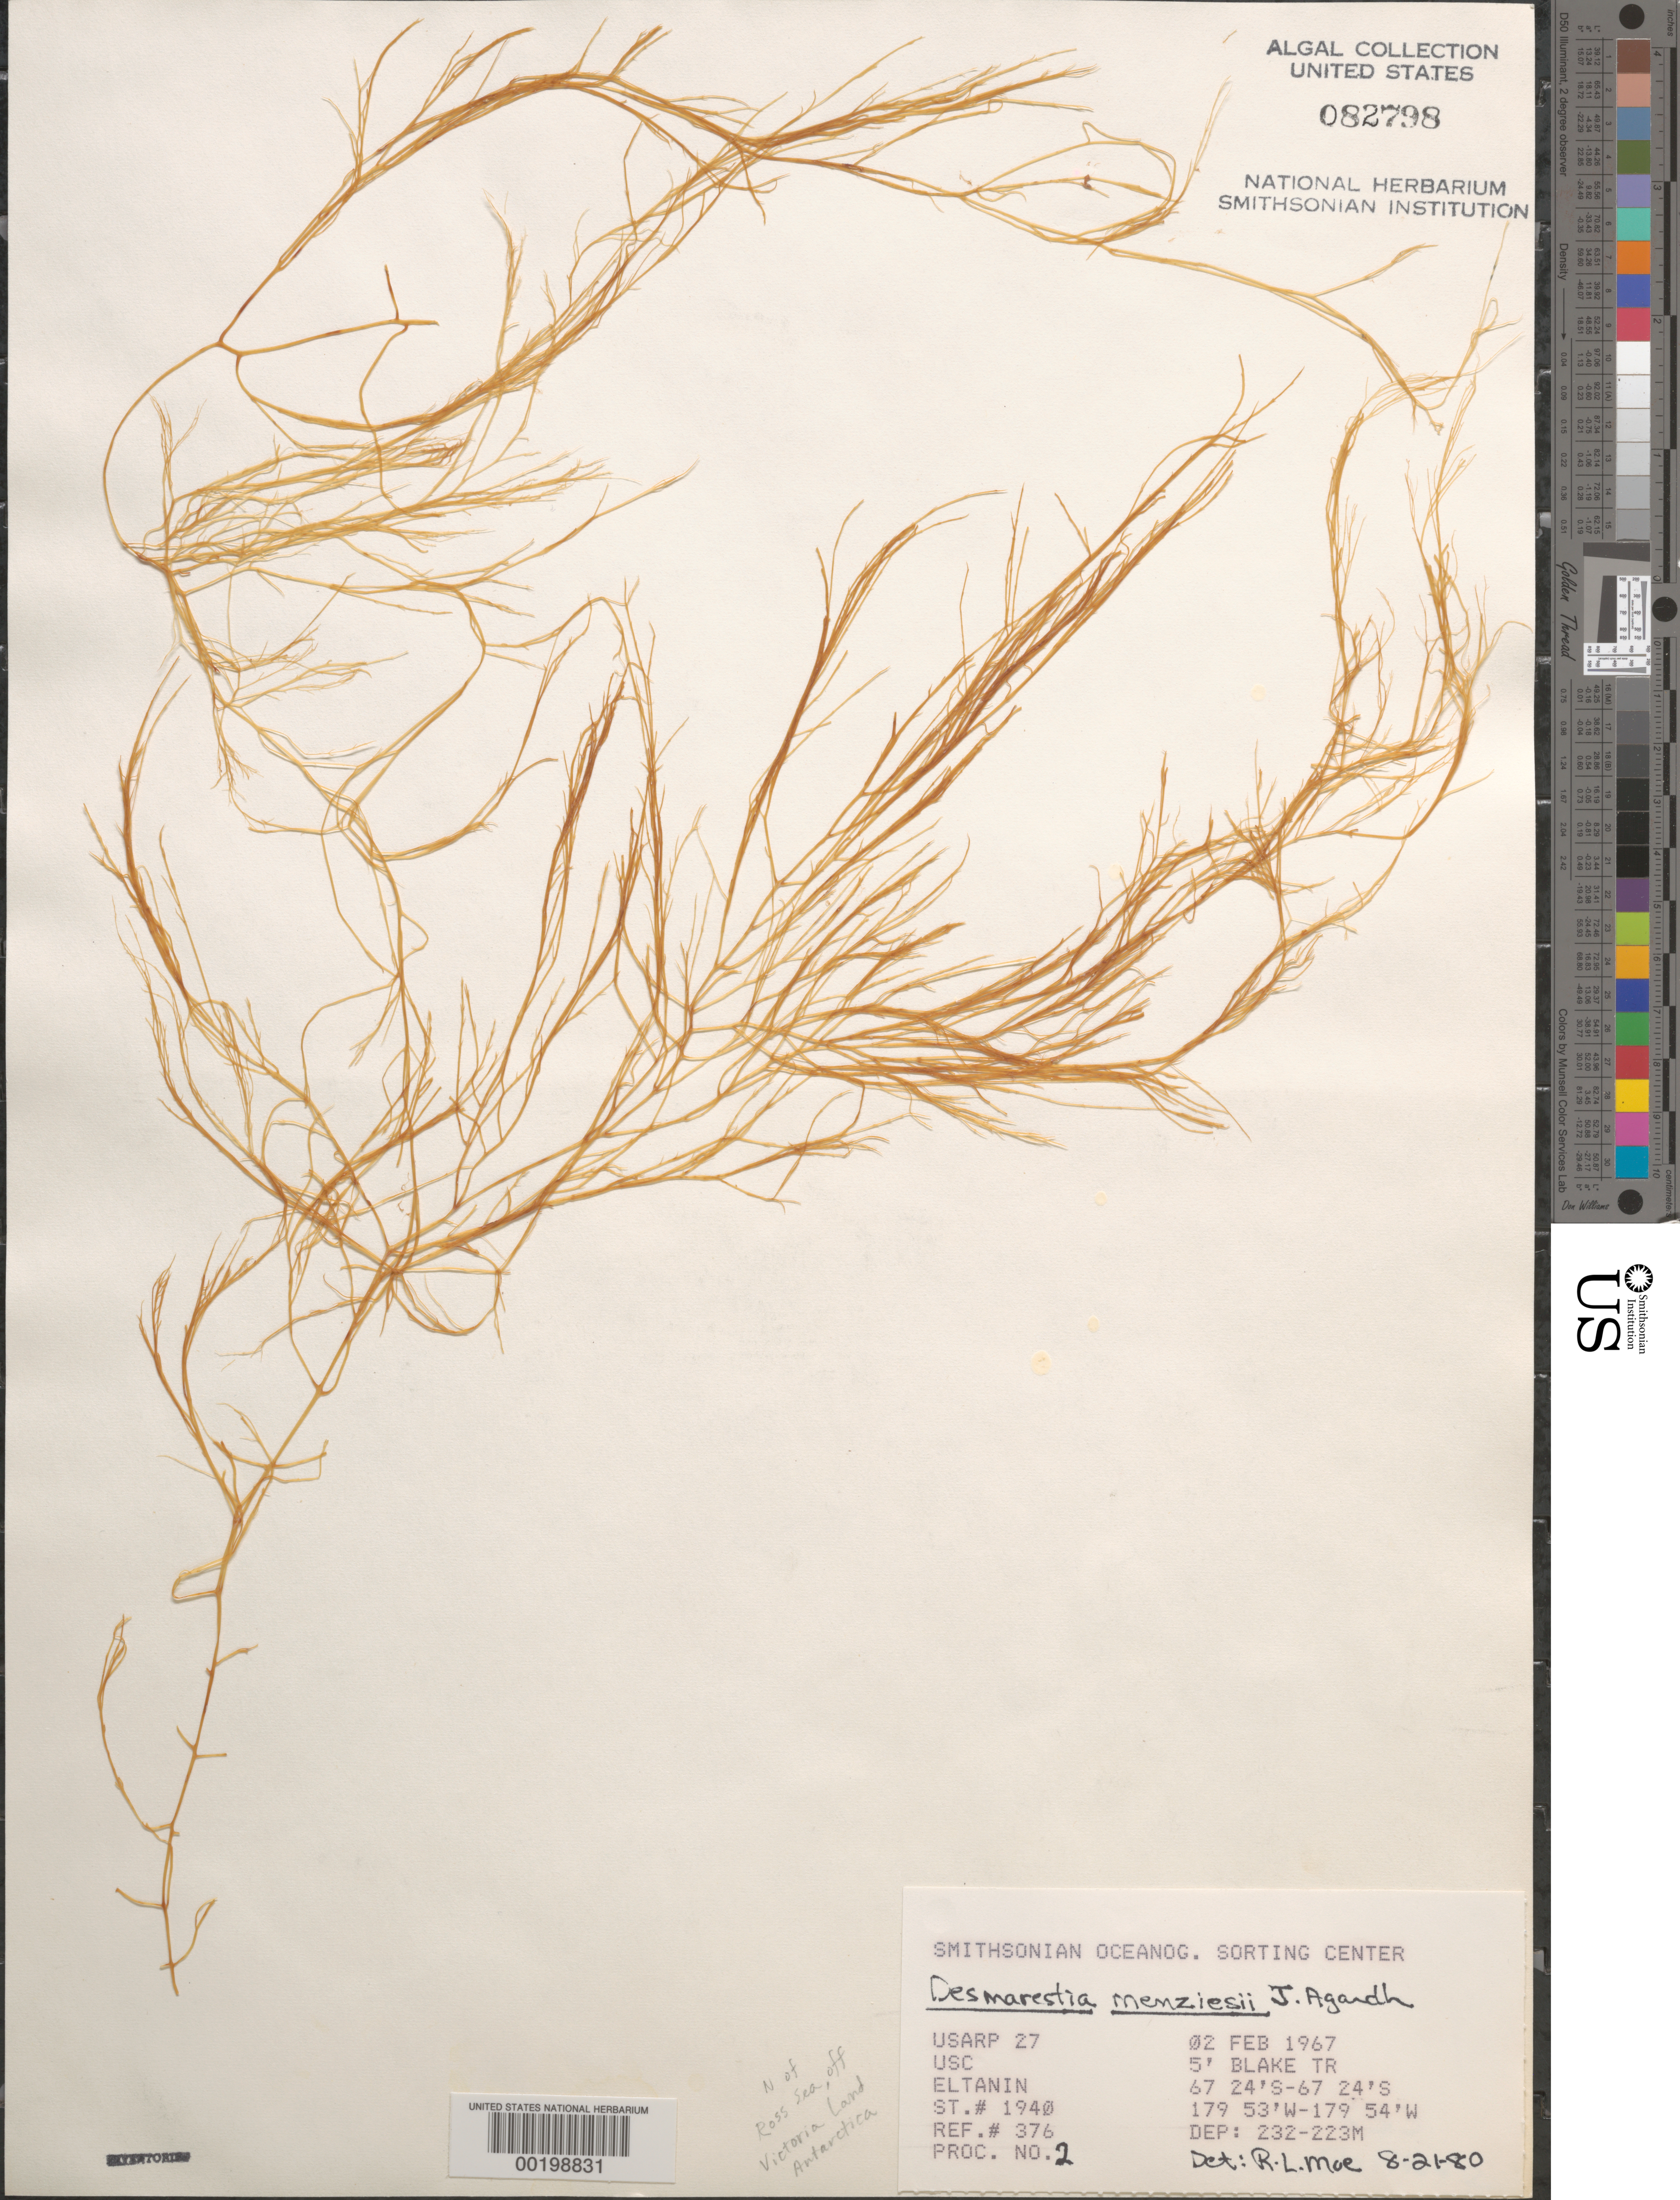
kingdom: Chromista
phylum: Ochrophyta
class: Phaeophyceae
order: Desmarestiales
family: Desmarestiaceae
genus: Desmarestia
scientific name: Desmarestia menziesii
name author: J. Agardh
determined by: Moe, R. L.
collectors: USC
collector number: Station 1940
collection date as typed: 02 Feb 1967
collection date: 1967-02-02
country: Antarctica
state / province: Victoria Land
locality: N of Ross Sea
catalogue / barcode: US 82798